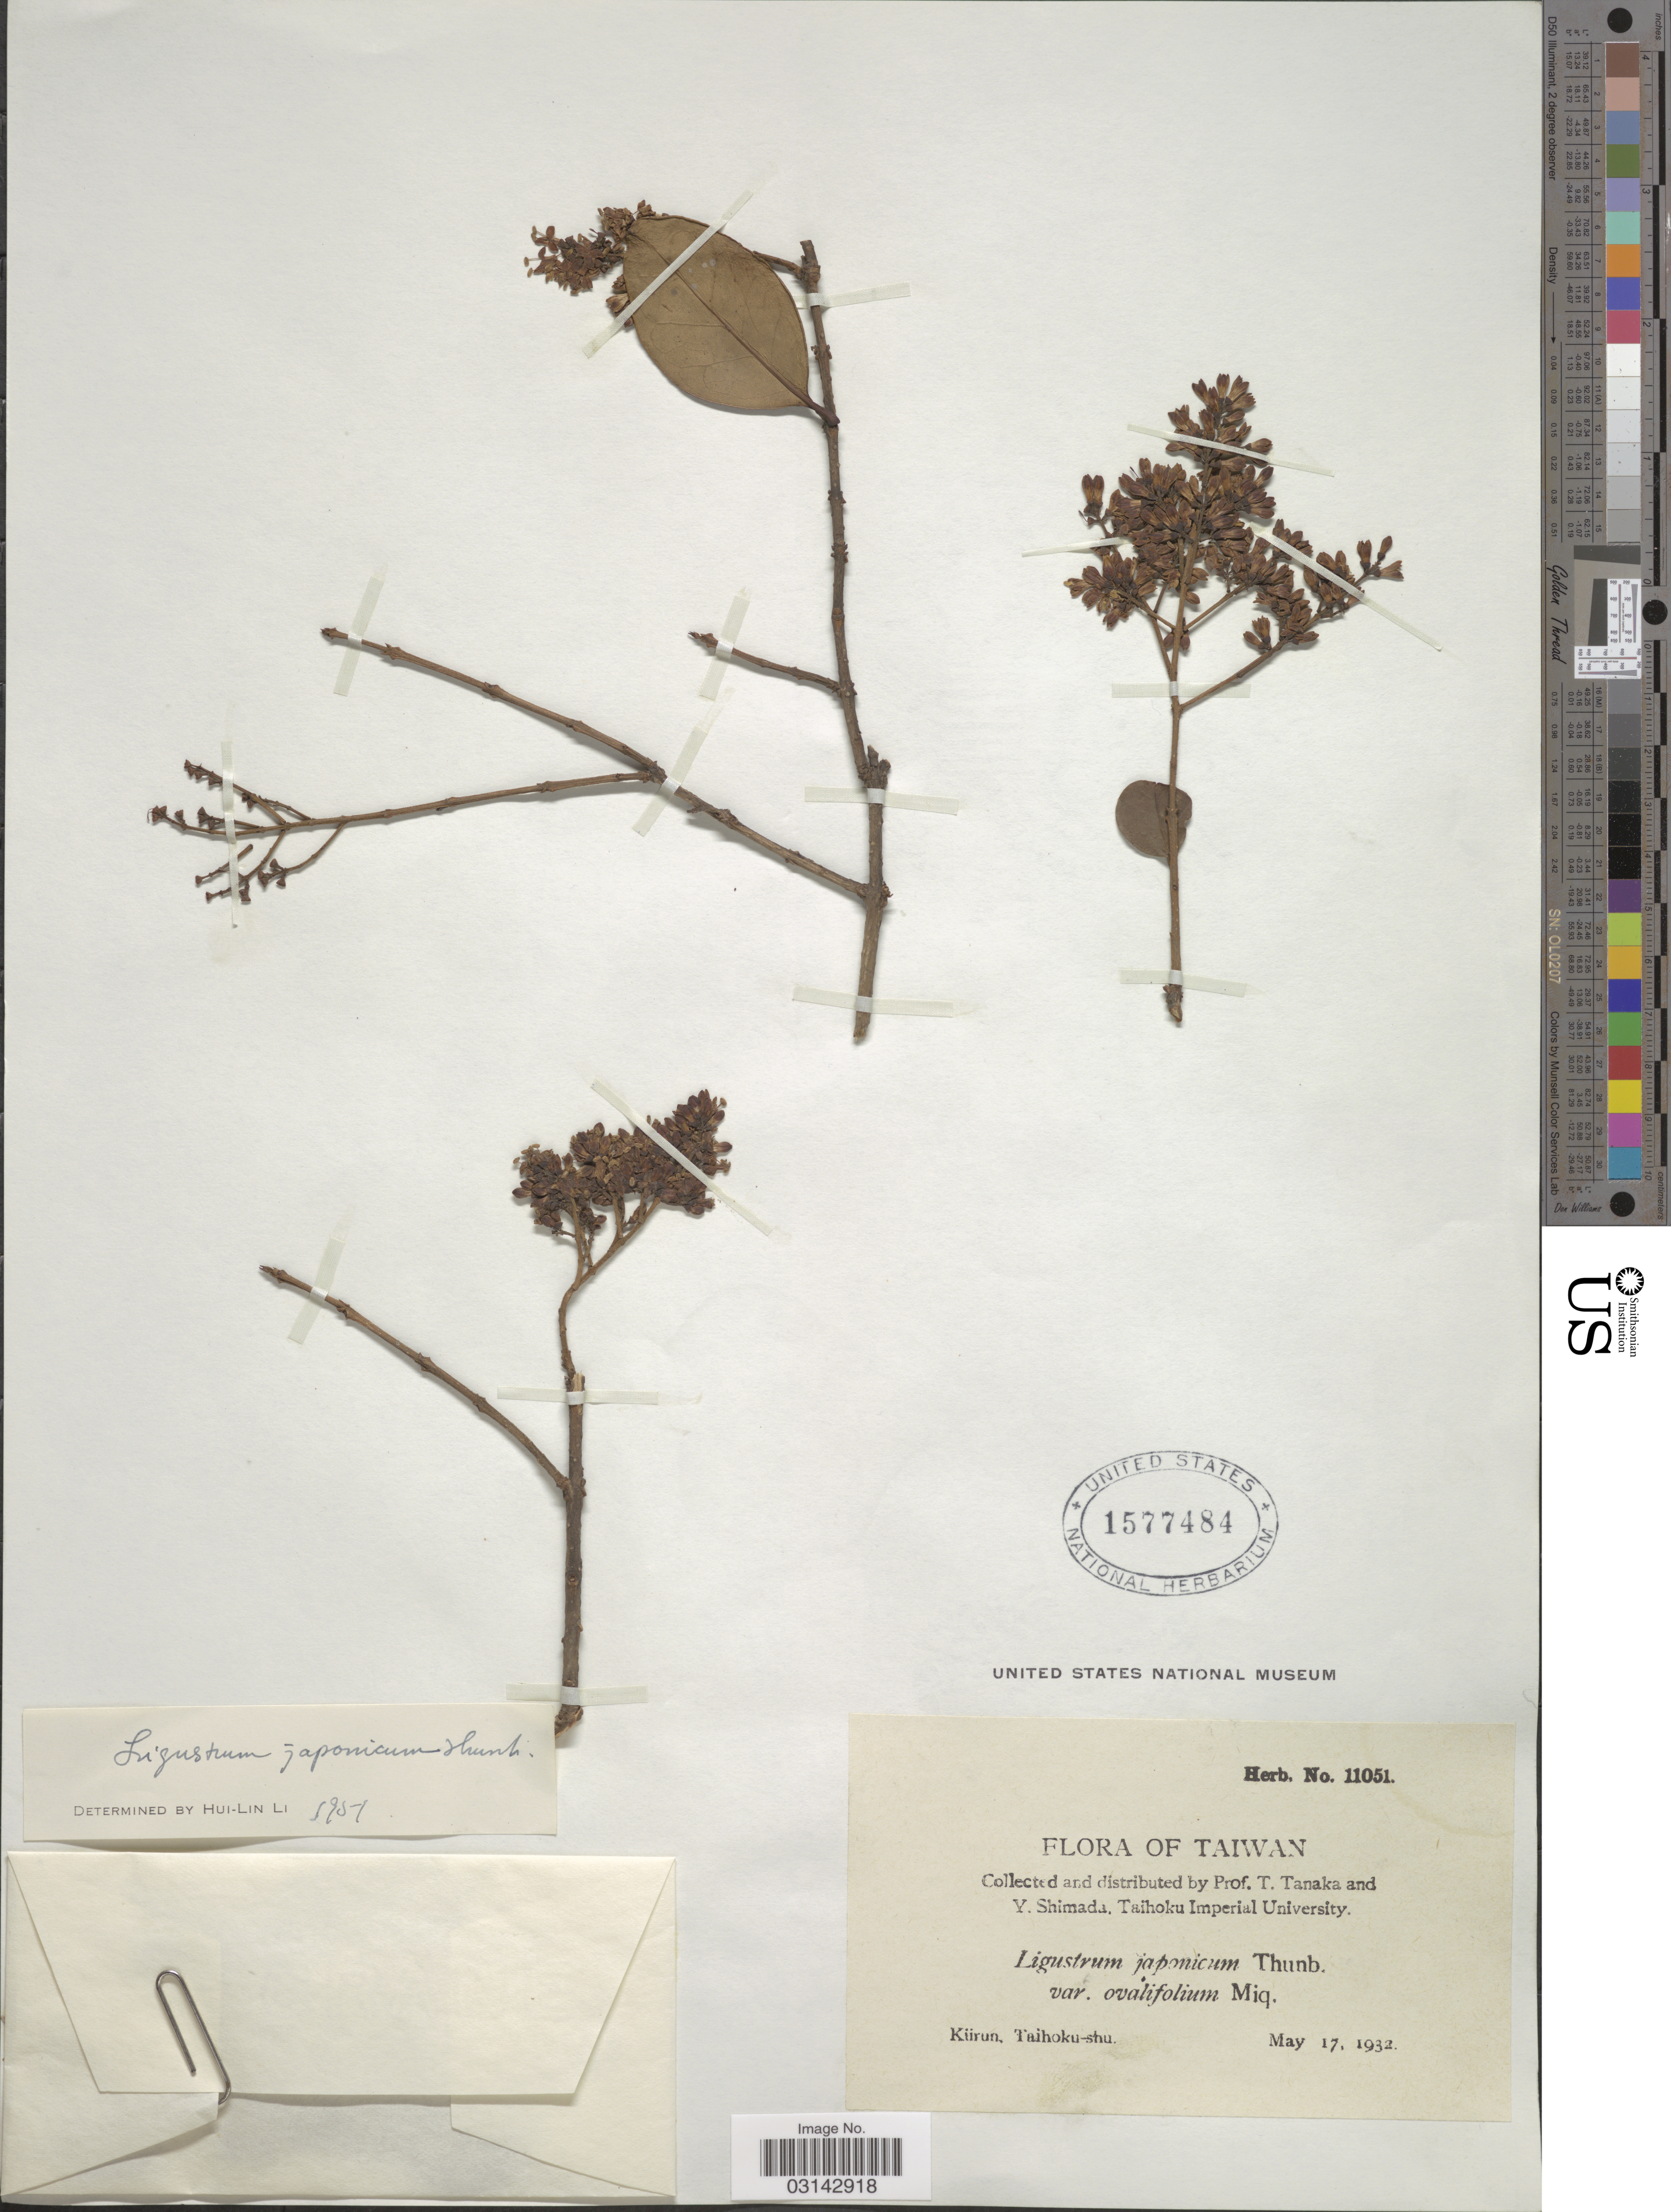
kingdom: Plantae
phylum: Tracheophyta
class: Magnoliopsida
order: Lamiales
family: Oleaceae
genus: Ligustrum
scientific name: Ligustrum japonicum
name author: Thunb.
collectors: T. Tanaka & Y. Shimada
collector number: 11051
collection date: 1932-05-17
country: Taiwan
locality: Kürun, Taihoku-shu.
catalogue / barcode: US 1577484